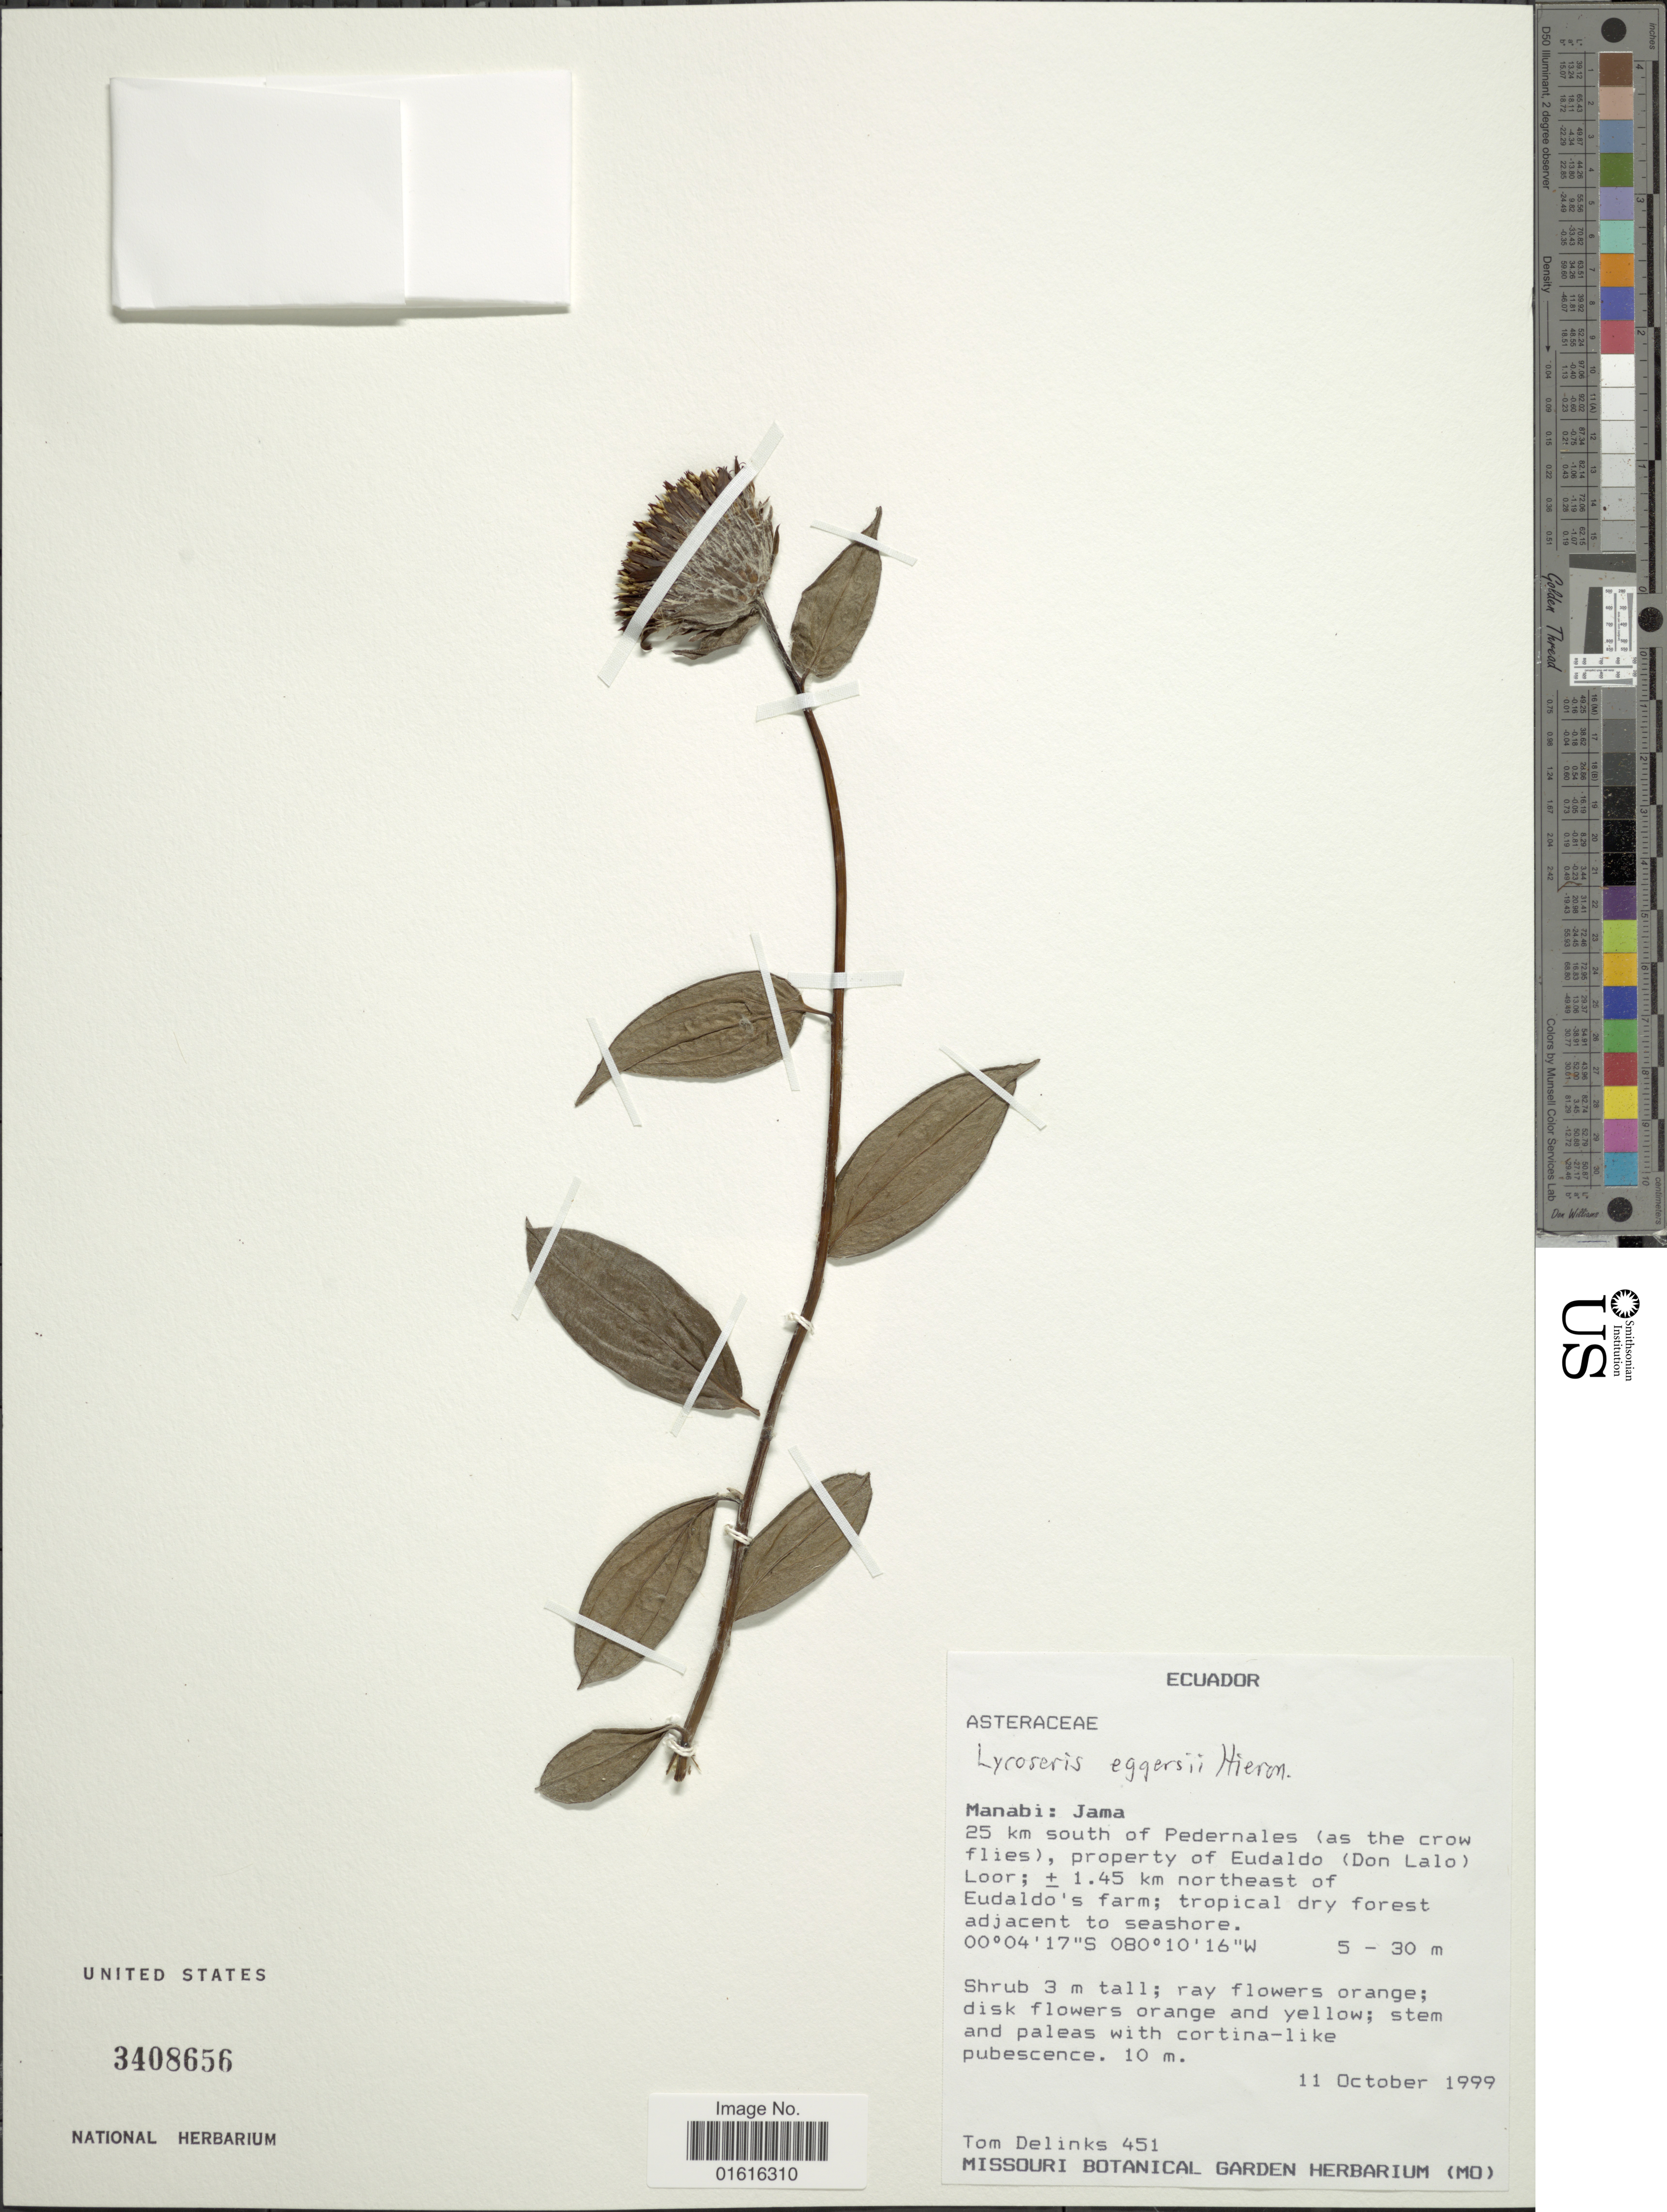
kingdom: Plantae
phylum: Tracheophyta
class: Magnoliopsida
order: Asterales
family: Asteraceae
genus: Lycoseris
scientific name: Lycoseris eggersii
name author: Hieron.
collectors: T. Delinks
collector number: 451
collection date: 1999-10-11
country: Ecuador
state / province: Manabí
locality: Manabi: Jama. 25 km south of Pedernales (as the cros flies), property of Eudaldo (Don Lalo) Loor; ± 1.45 km northeast of Eudaldo's farm; tropical dry forest adjacent to seashore.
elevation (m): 5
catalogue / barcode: US 3408656